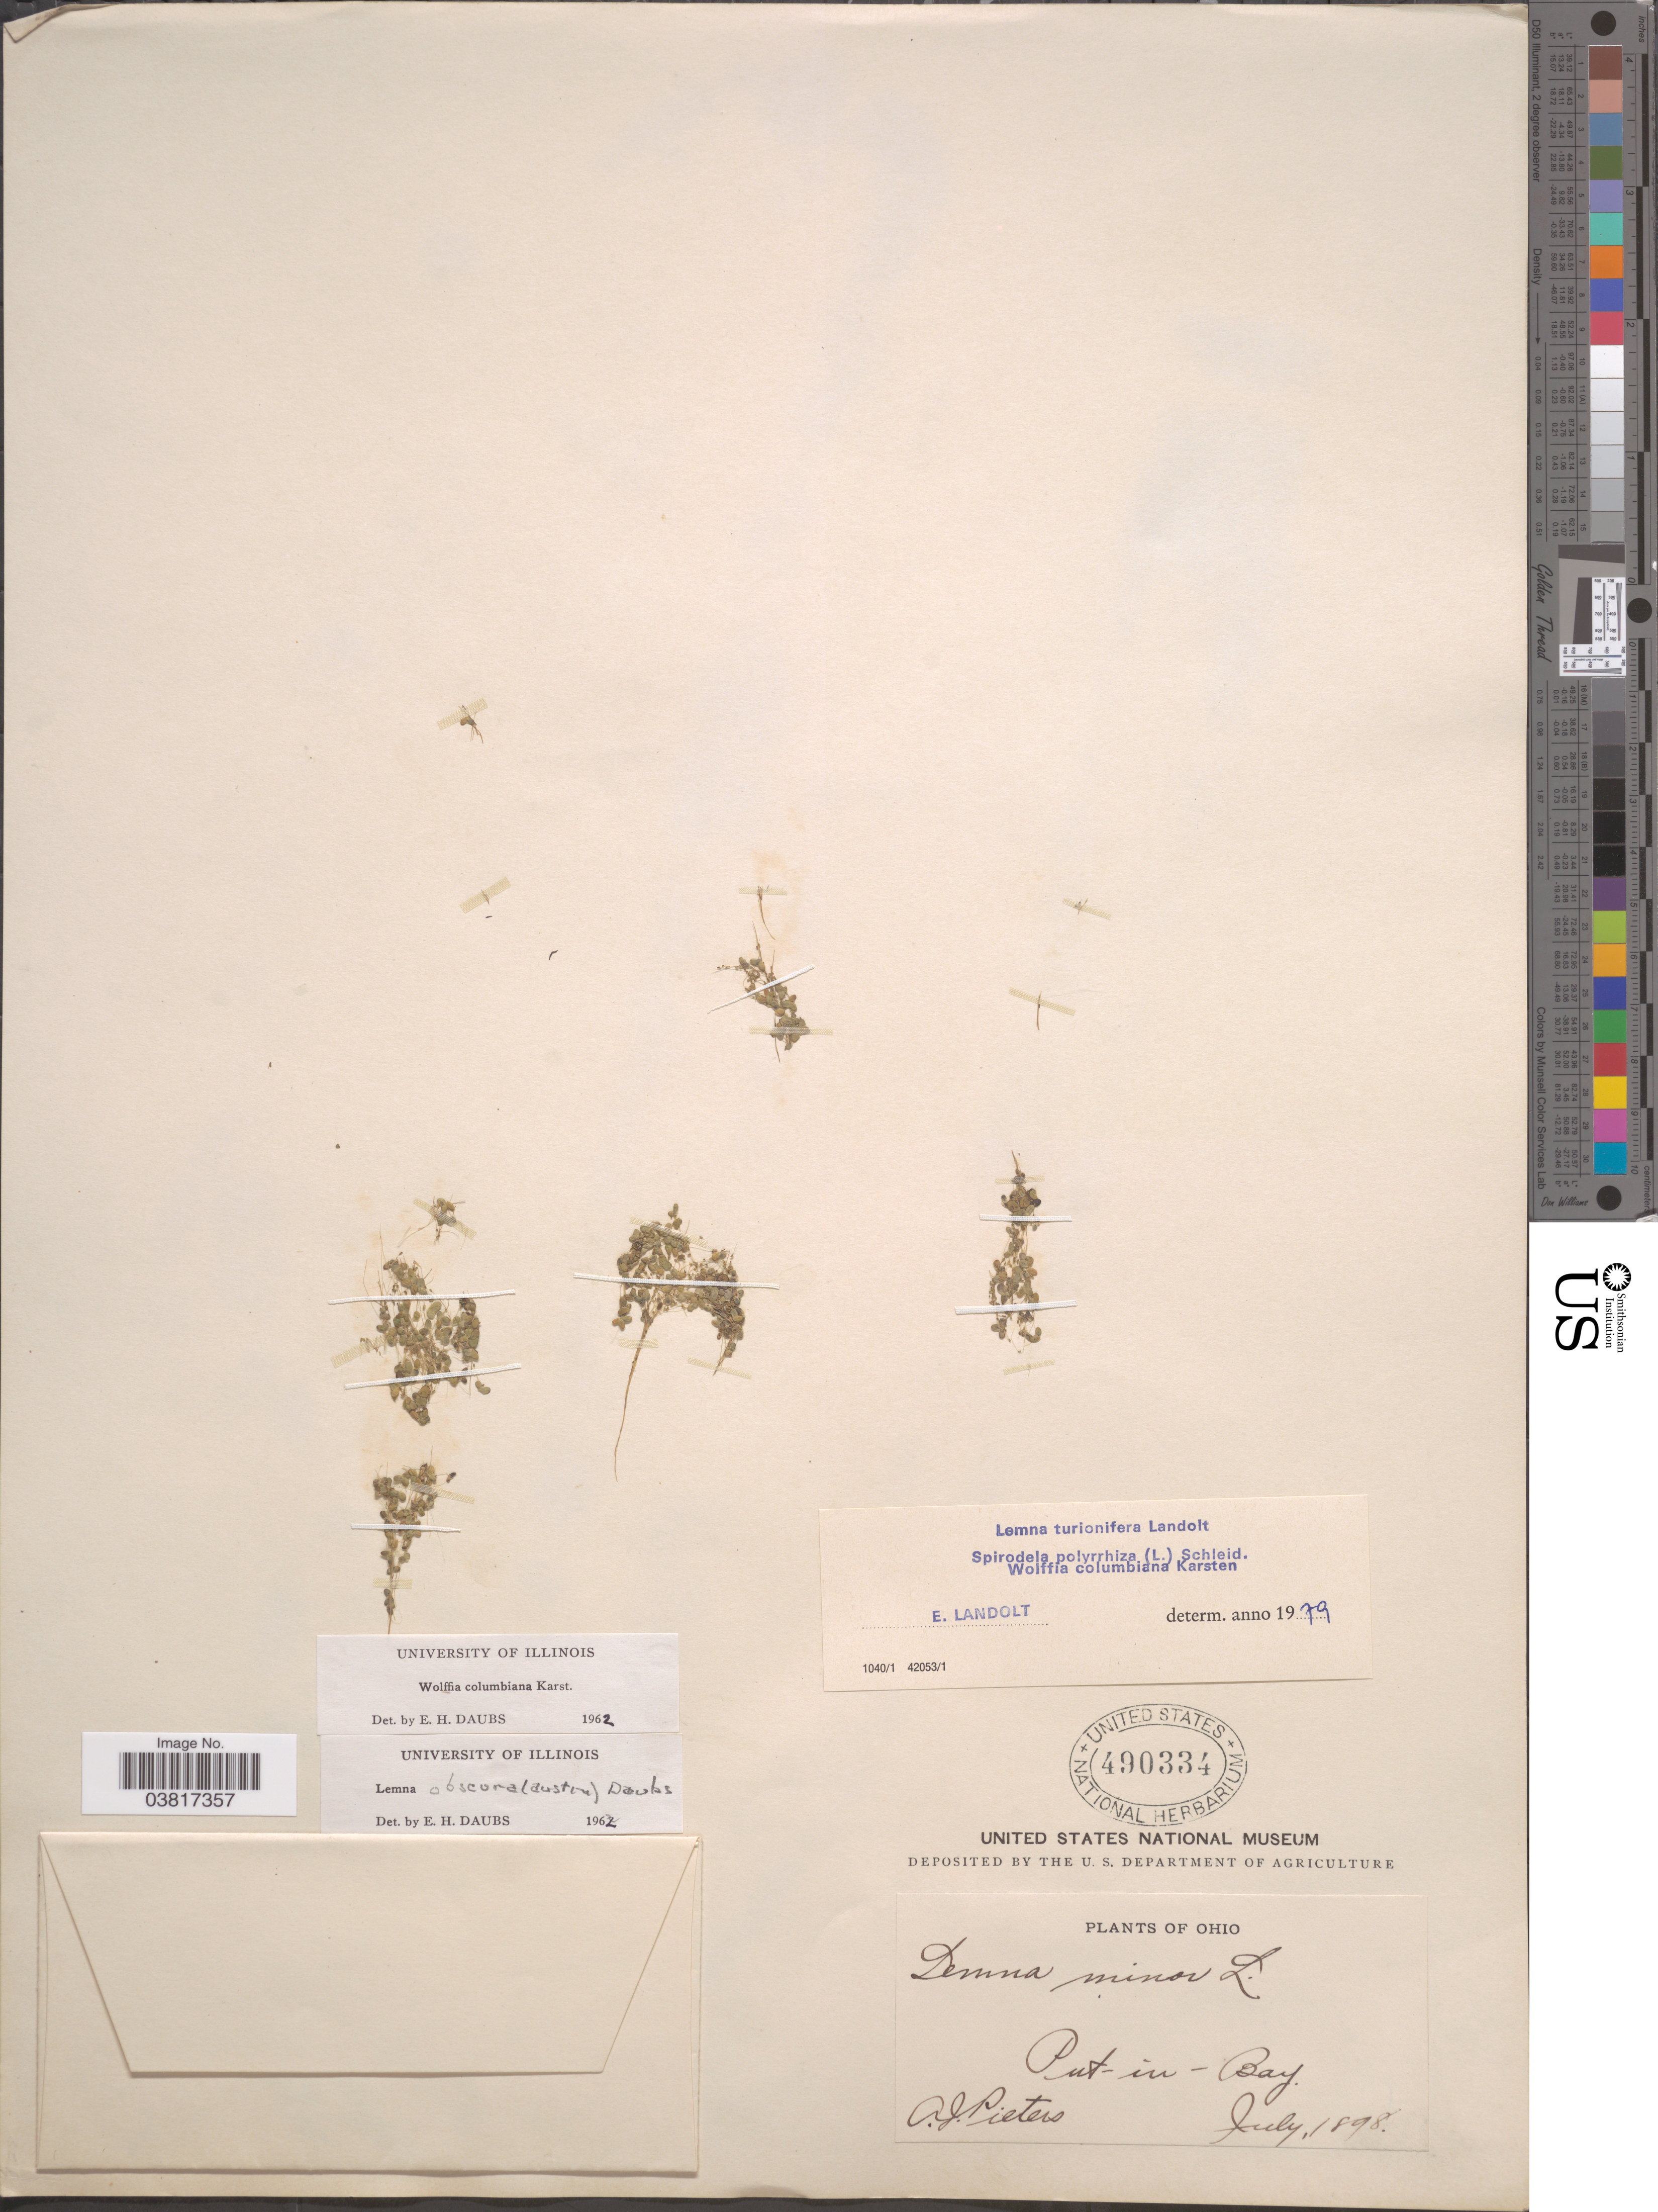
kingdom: Plantae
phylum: Tracheophyta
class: Liliopsida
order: Alismatales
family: Araceae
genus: Spirodela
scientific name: Spirodela polyrrhiza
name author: (L.) Schleid.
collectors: A. Pieters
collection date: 1898-07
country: United States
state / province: Ohio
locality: Put-in-Bay.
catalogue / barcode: US 490334